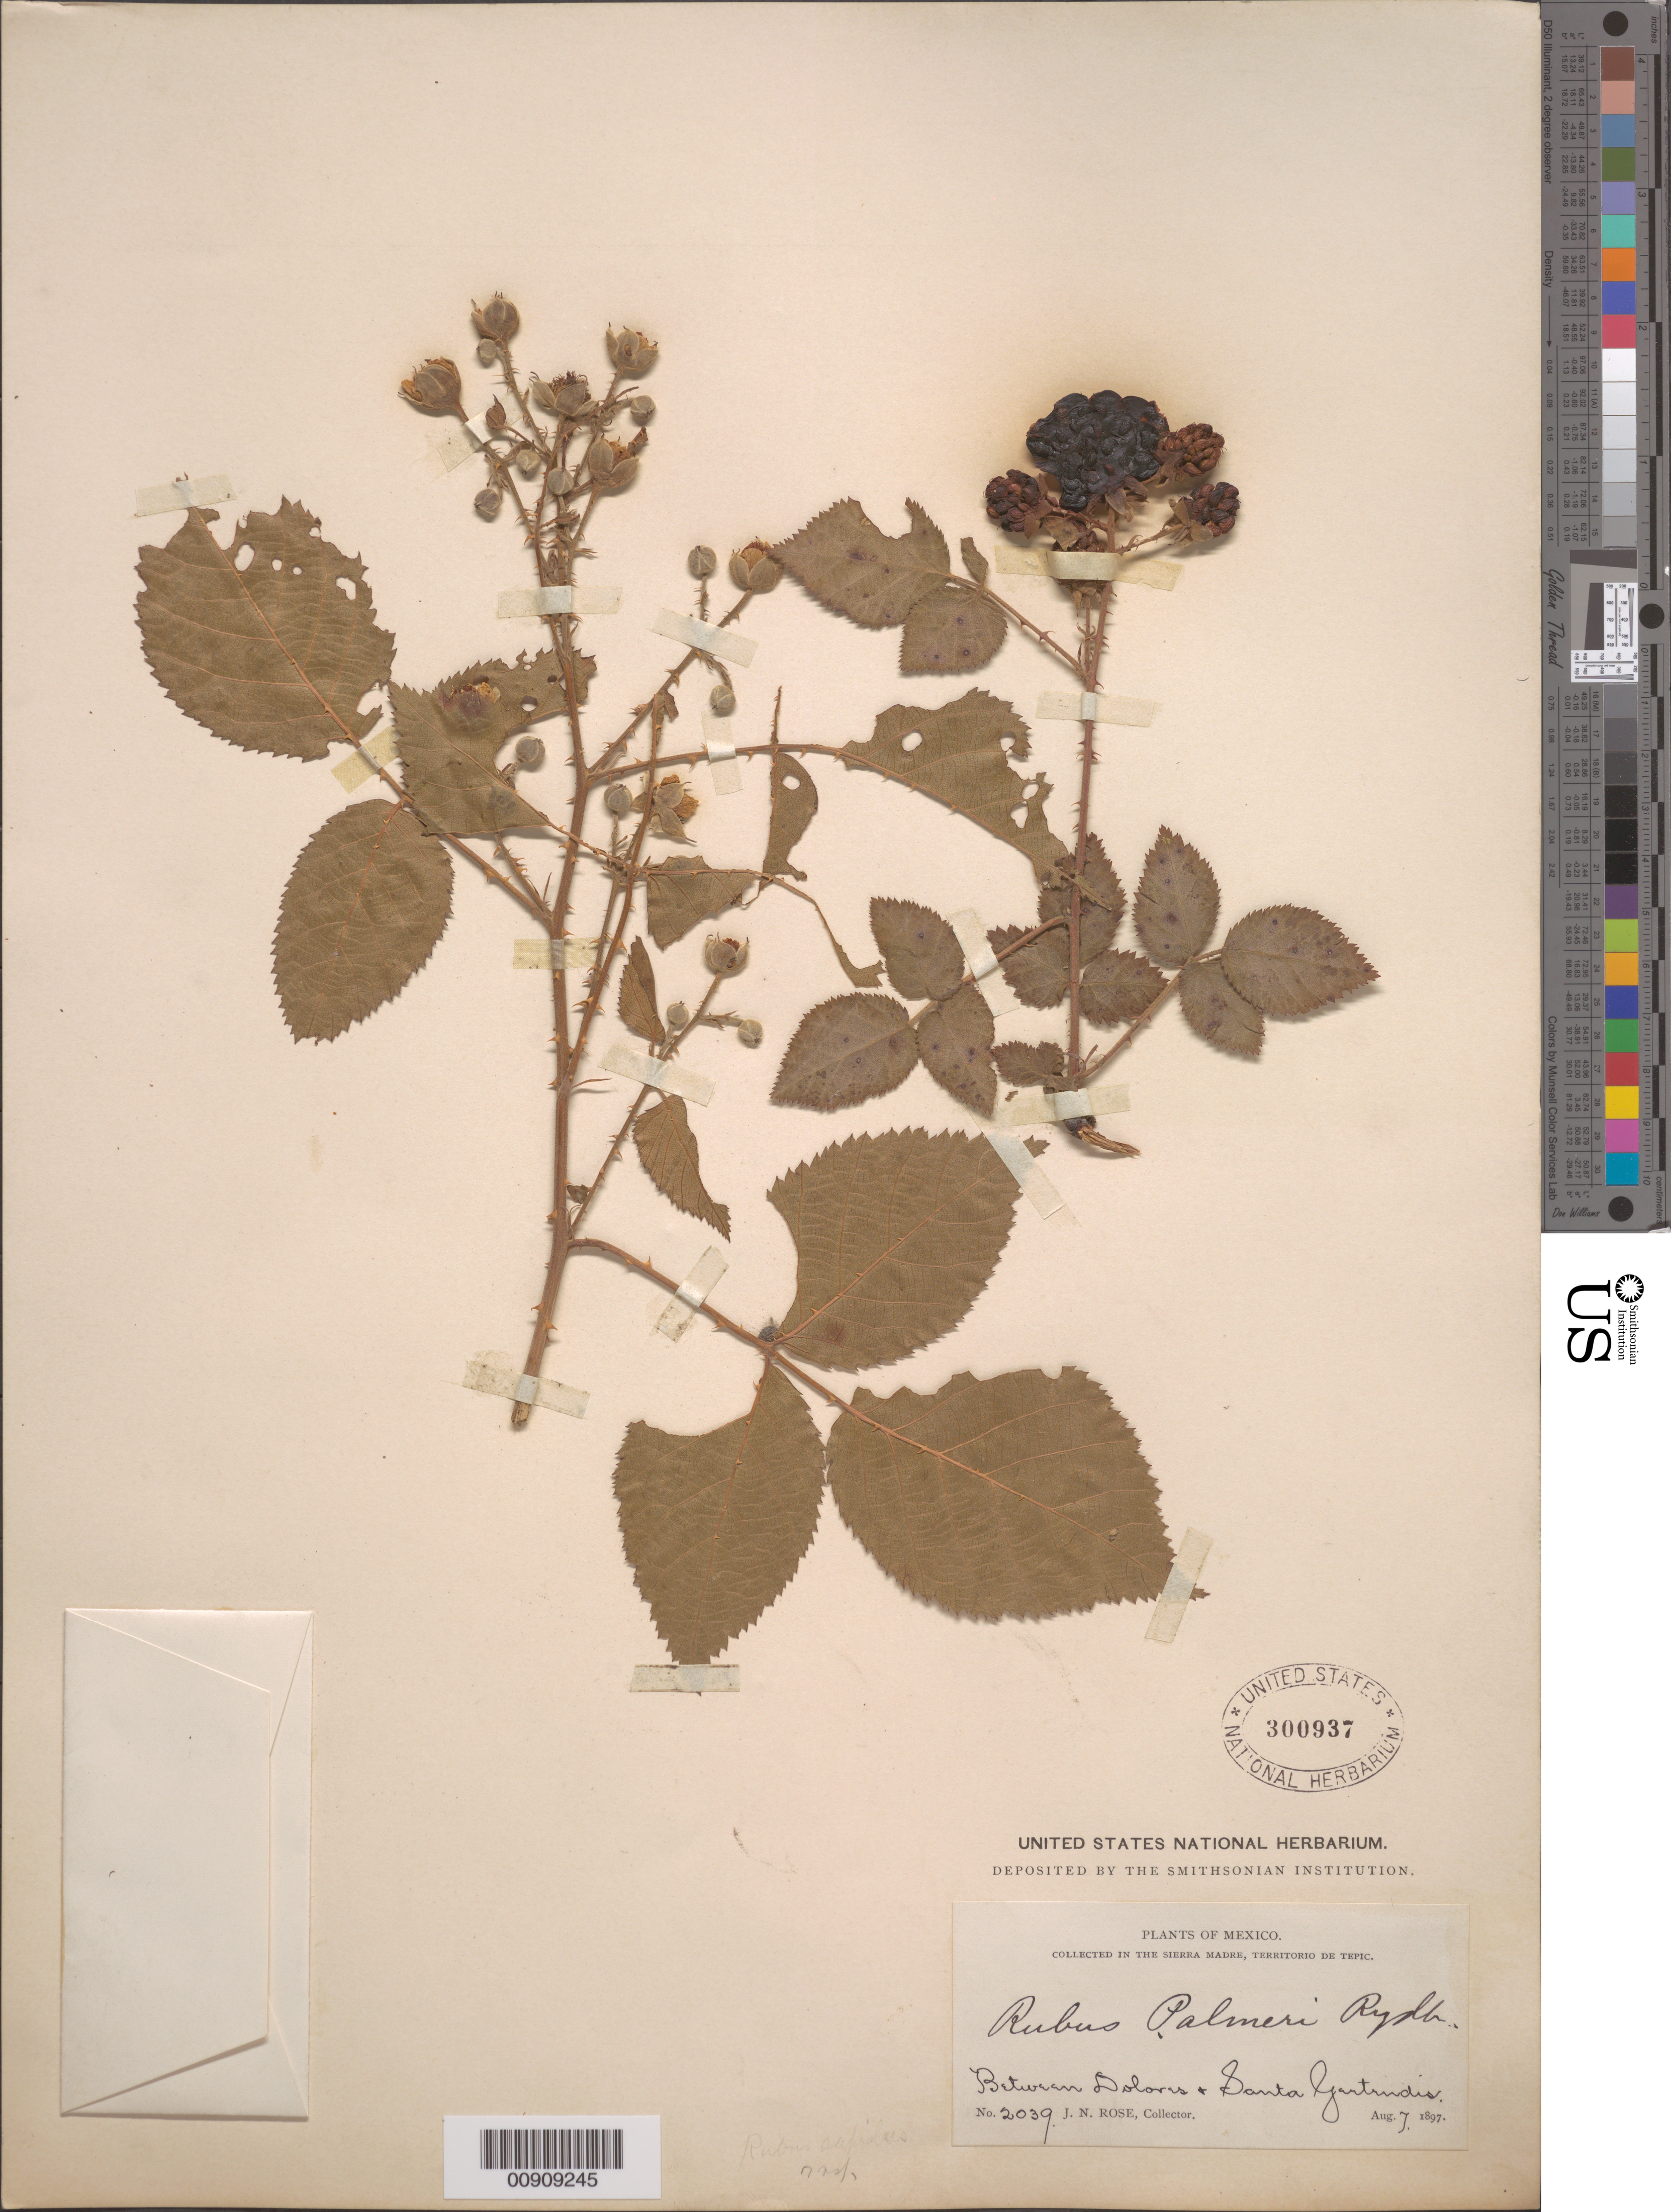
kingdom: Plantae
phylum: Tracheophyta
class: Magnoliopsida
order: Rosales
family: Rosaceae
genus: Rubus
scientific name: Rubus palmeri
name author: Rydb.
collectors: J. N. Rose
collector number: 2039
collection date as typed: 07 Aug 1897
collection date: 1897-08-07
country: Mexico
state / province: Nayarit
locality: Between Dolores & Santa Gertrudis in the Sierra Madre, Territorio de Tepic.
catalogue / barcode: US 300937